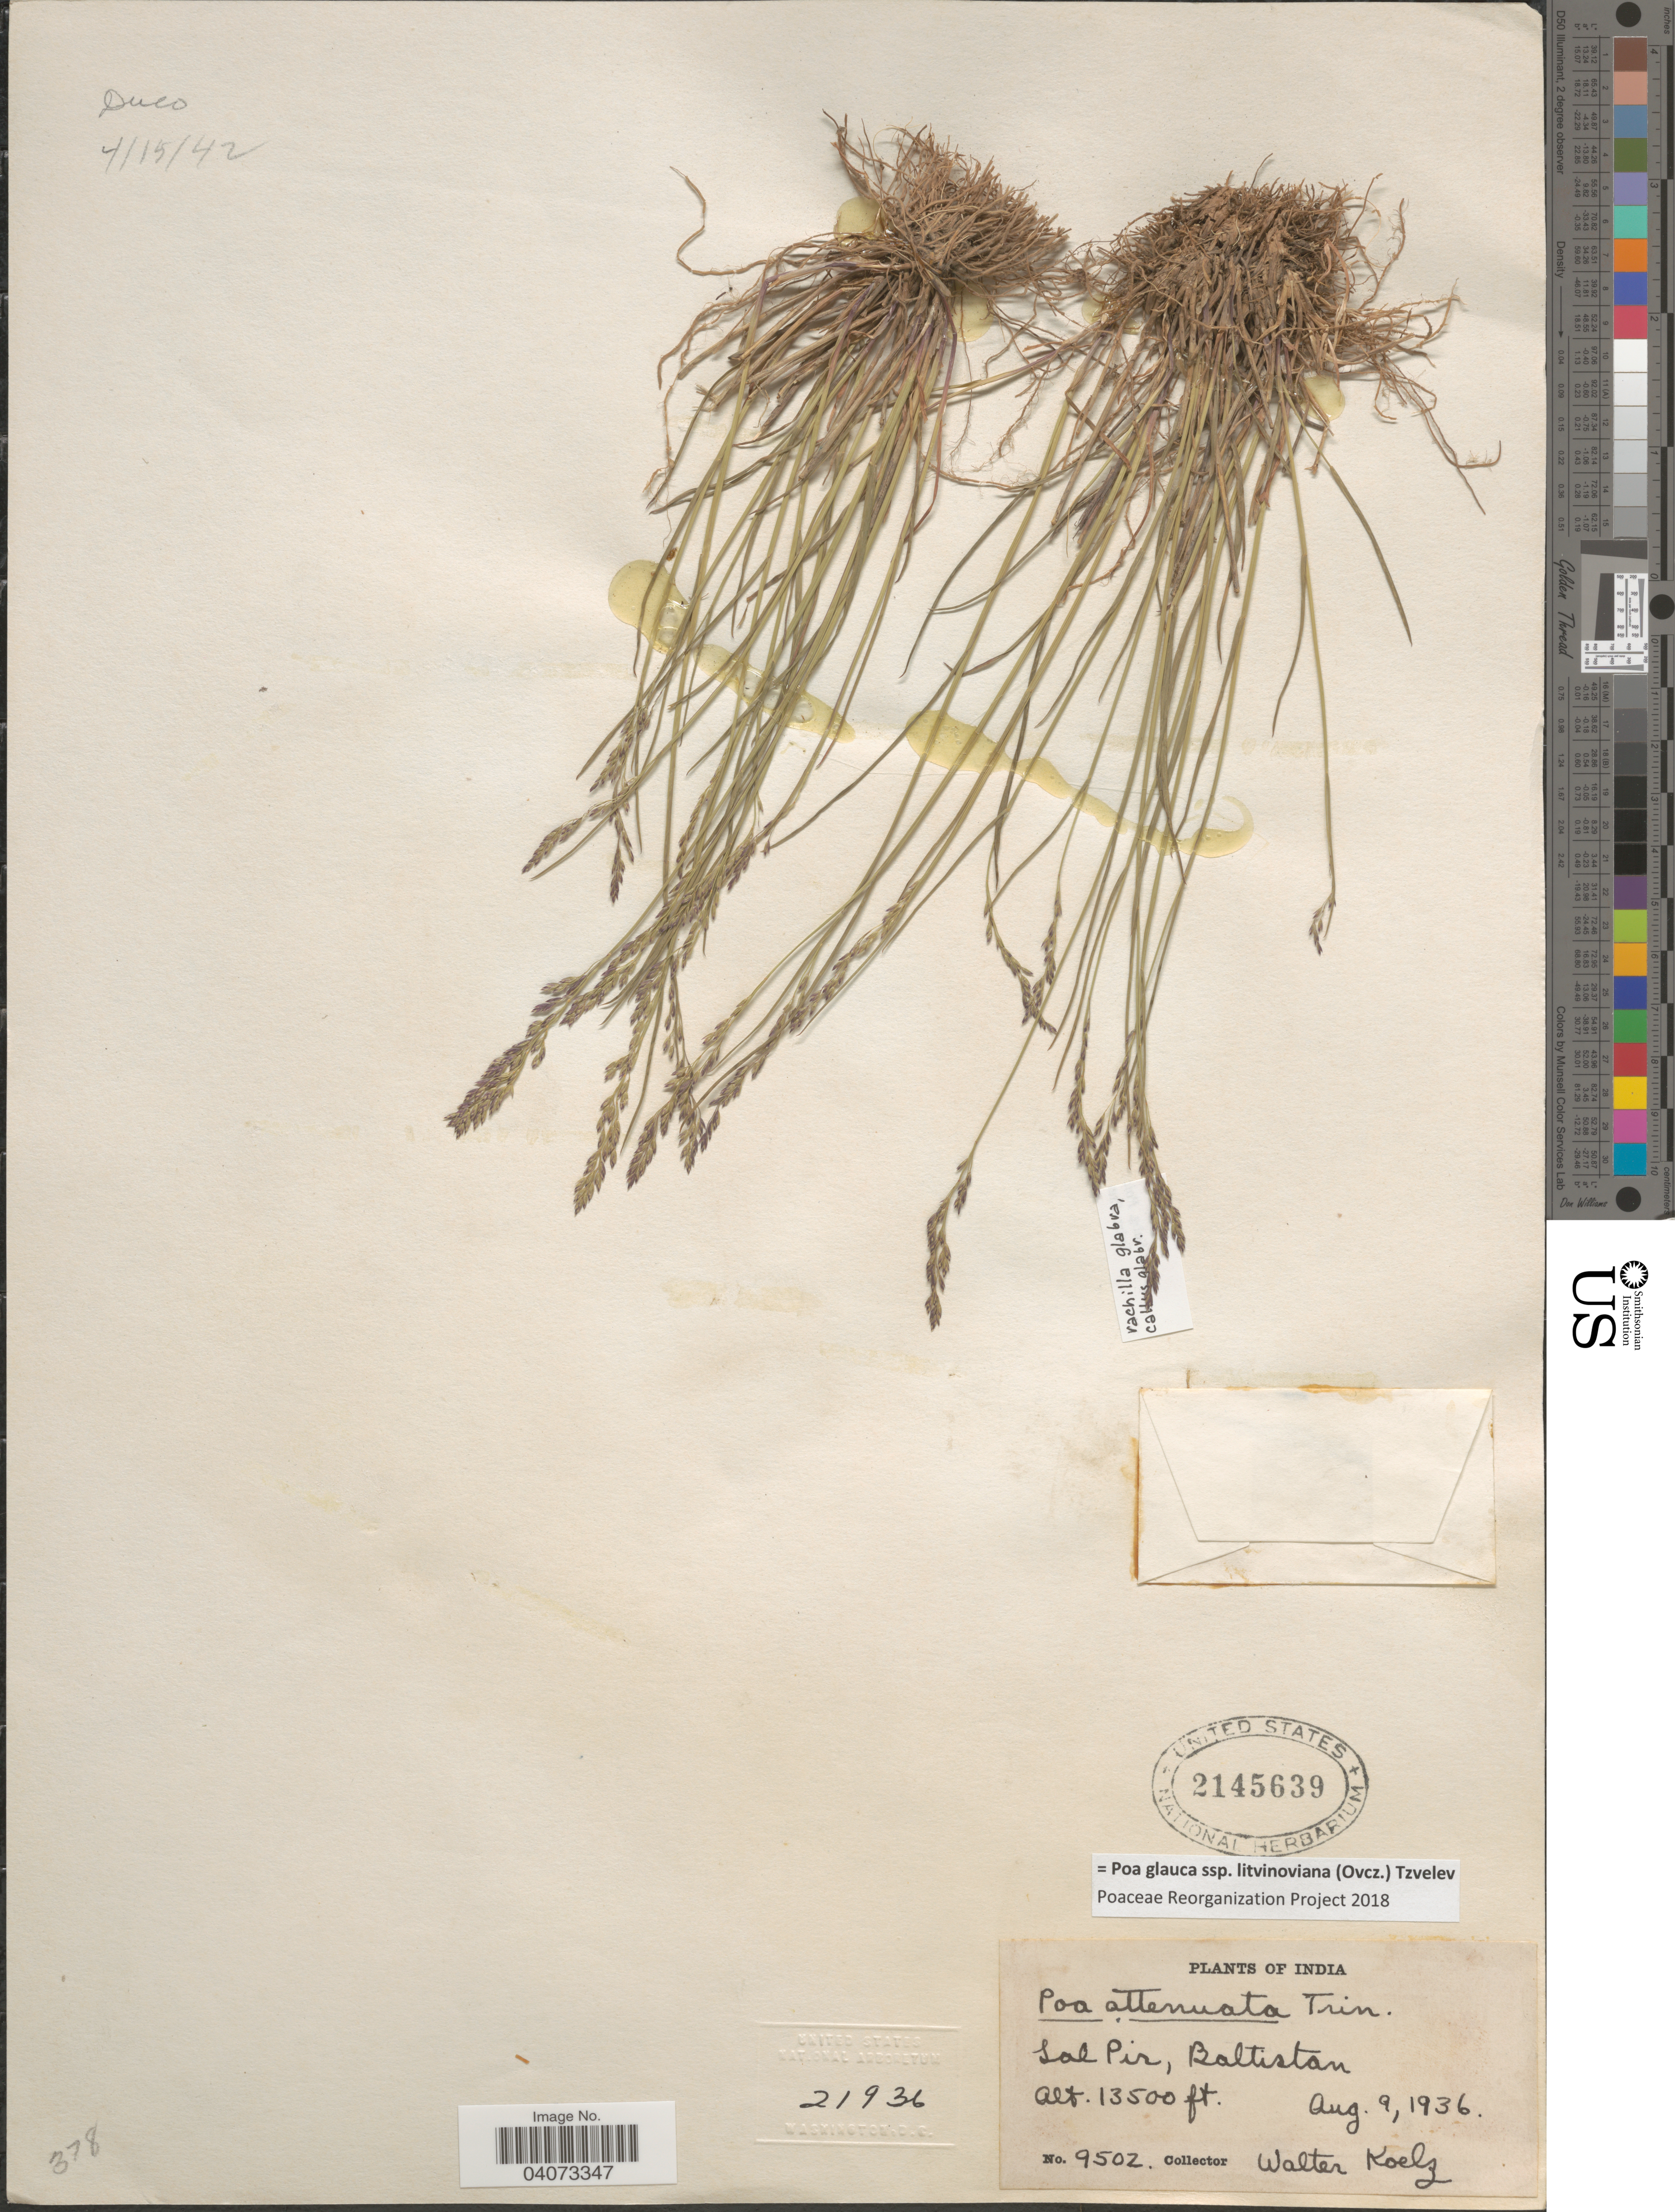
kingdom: Plantae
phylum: Tracheophyta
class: Liliopsida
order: Poales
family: Poaceae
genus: Poa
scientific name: Poa glauca subsp. litvinoviana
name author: (Ovcz.) Tzvelev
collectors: W. N. Koelz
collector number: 9502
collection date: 1936-08-09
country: Pakistan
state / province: Gilgit-Baltistan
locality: Sal Pir, Baltistan.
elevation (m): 4115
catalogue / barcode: US 2145639